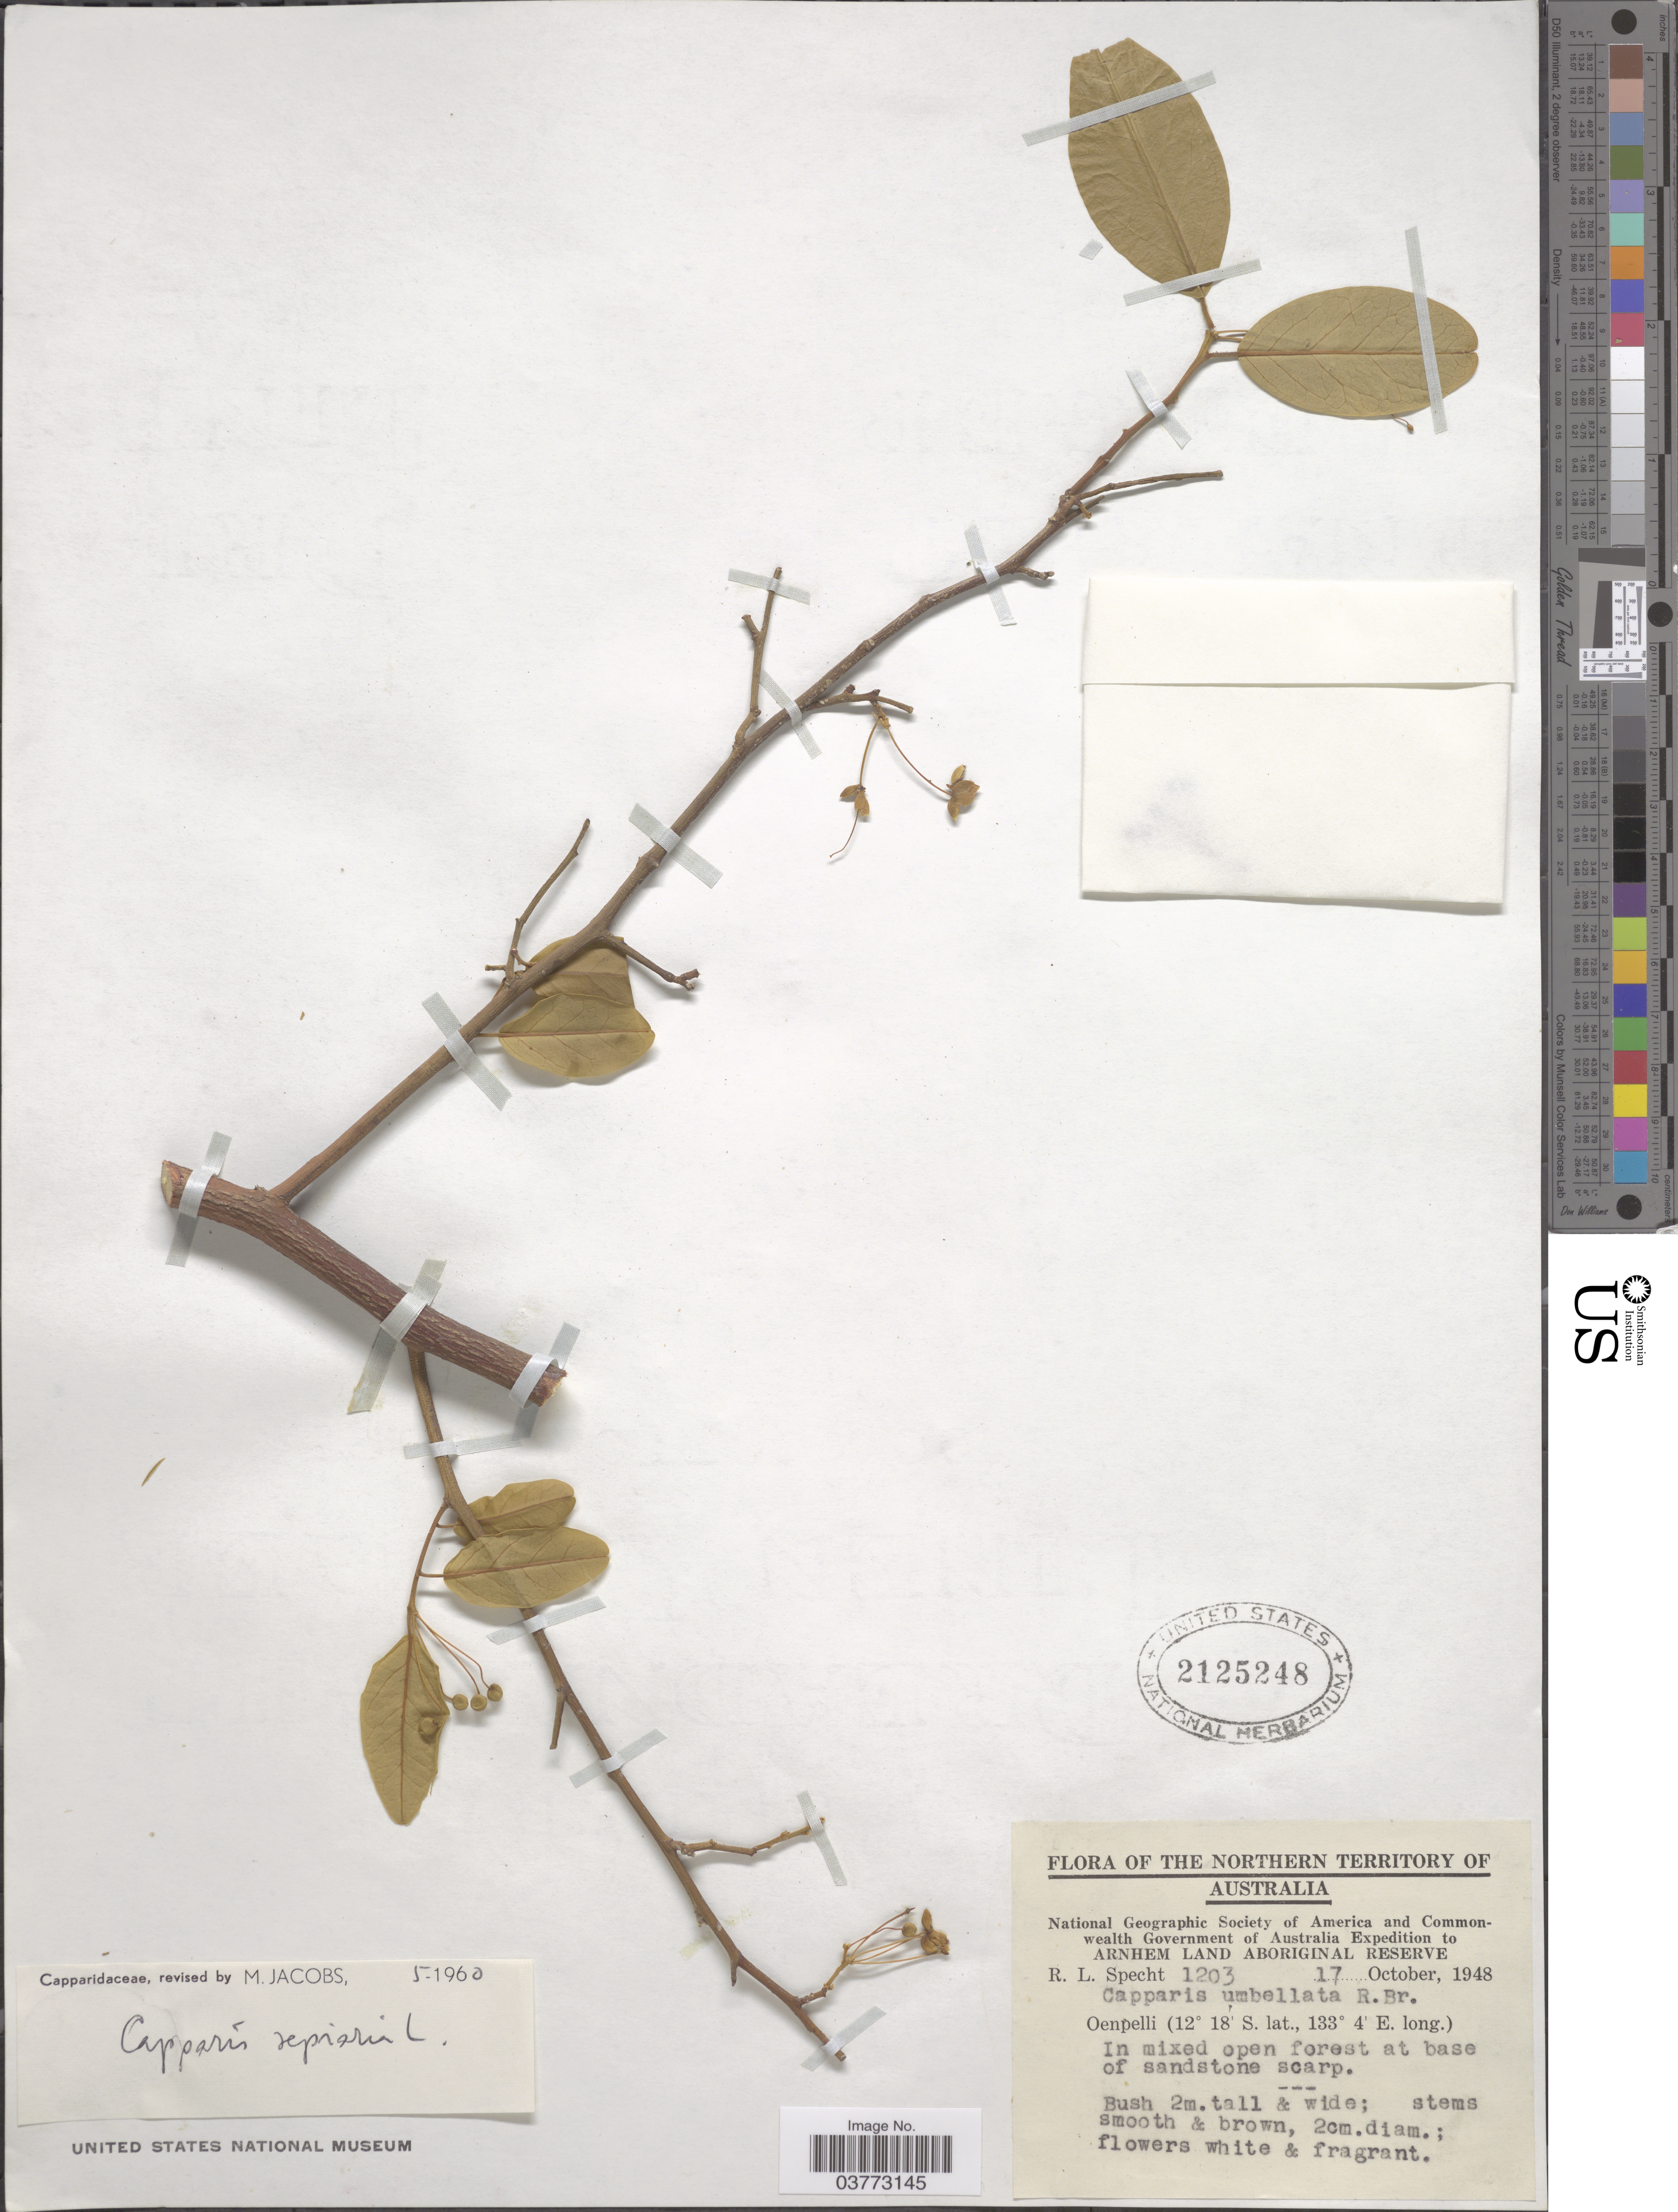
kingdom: Plantae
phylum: Tracheophyta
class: Magnoliopsida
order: Brassicales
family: Capparaceae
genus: Capparis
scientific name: Capparis sepiaria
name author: L.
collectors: R. L. Specht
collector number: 1203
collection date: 1948-10-17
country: Australia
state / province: Northern Territory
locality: Arnhem Land Aboriginal Reserve. Oenpelli.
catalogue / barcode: US 2125248